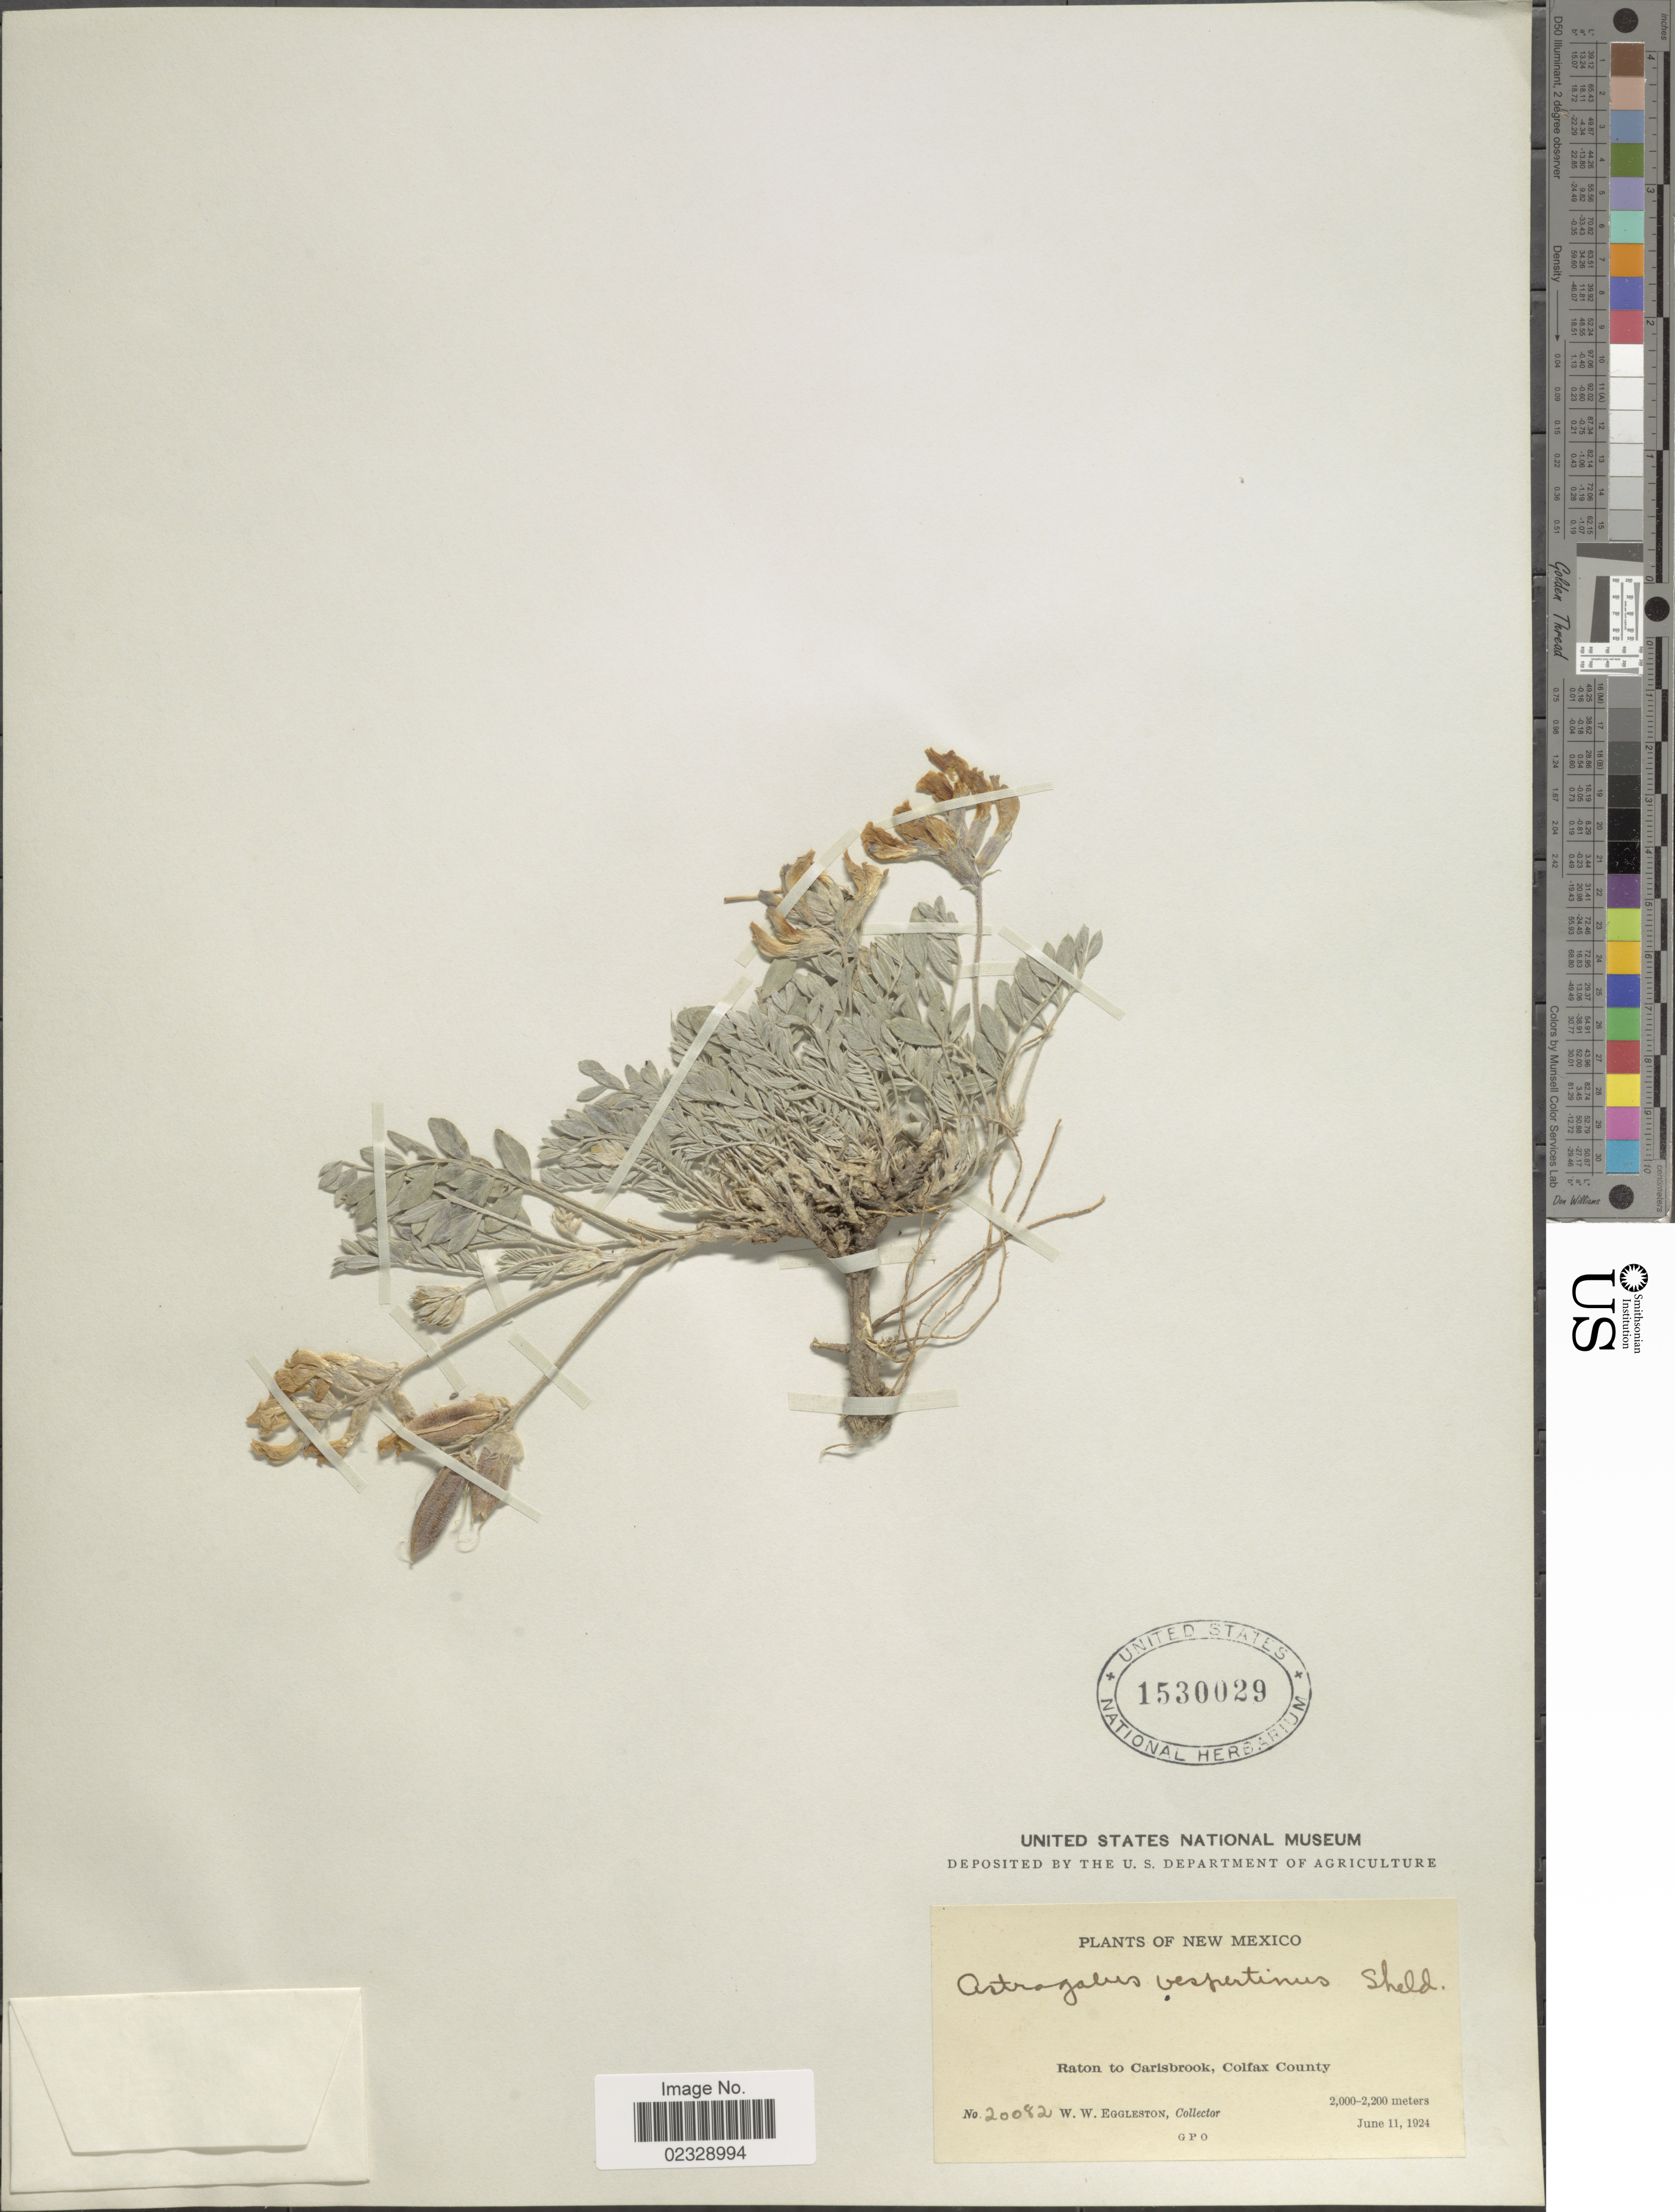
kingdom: Plantae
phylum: Tracheophyta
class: Magnoliopsida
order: Fabales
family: Fabaceae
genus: Astragalus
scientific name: Astragalus vespertinus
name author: E. Sheld.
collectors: W. W. Eggleston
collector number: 20082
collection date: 1924-06-11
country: United States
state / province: New Mexico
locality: Raton to Carisbrook, Colfax County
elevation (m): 2000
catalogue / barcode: US 1530029